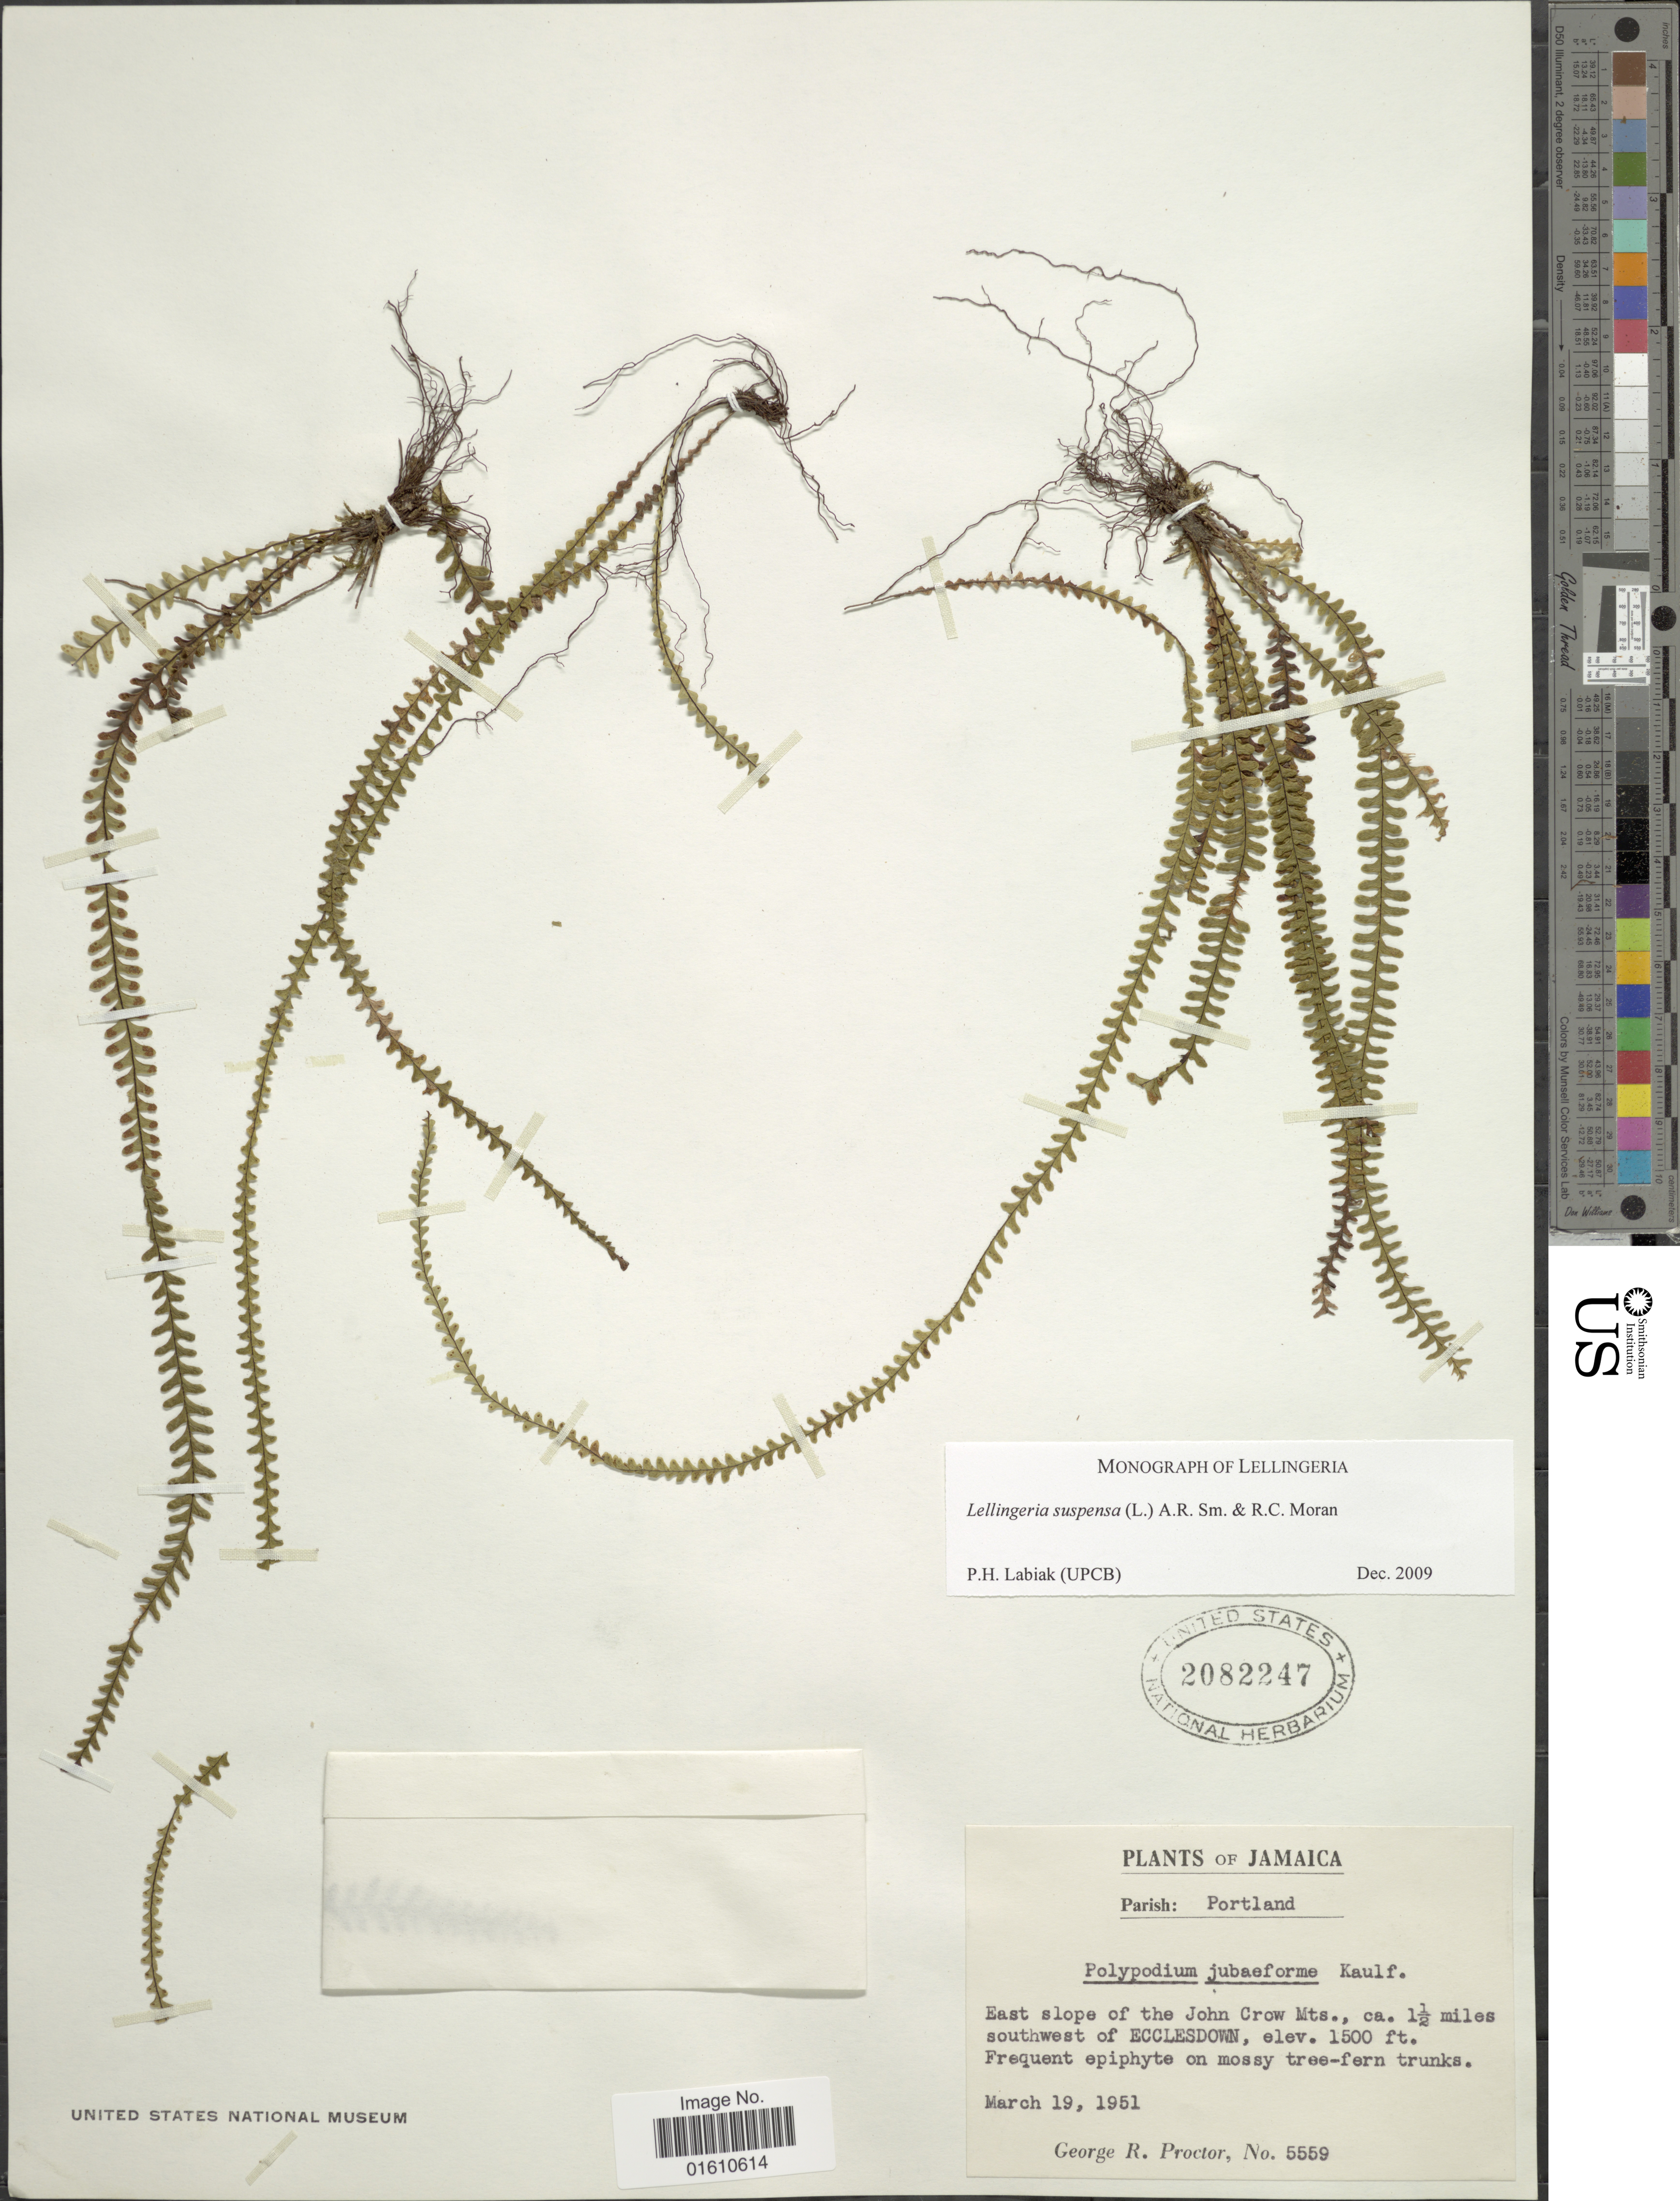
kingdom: Plantae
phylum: Tracheophyta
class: Polypodiopsida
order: Polypodiales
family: Polypodiaceae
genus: Lellingeria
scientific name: Lellingeria suspensa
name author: (L.) A.R. Sm. & R.C. Moran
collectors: G. R. Proctor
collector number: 5559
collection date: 1951-03-19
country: Jamaica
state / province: Portland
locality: Parish: Portland, east slope of the John Crow mts., ca. 1½ miles southwest of Ecclesdown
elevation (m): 457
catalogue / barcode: US 2082247